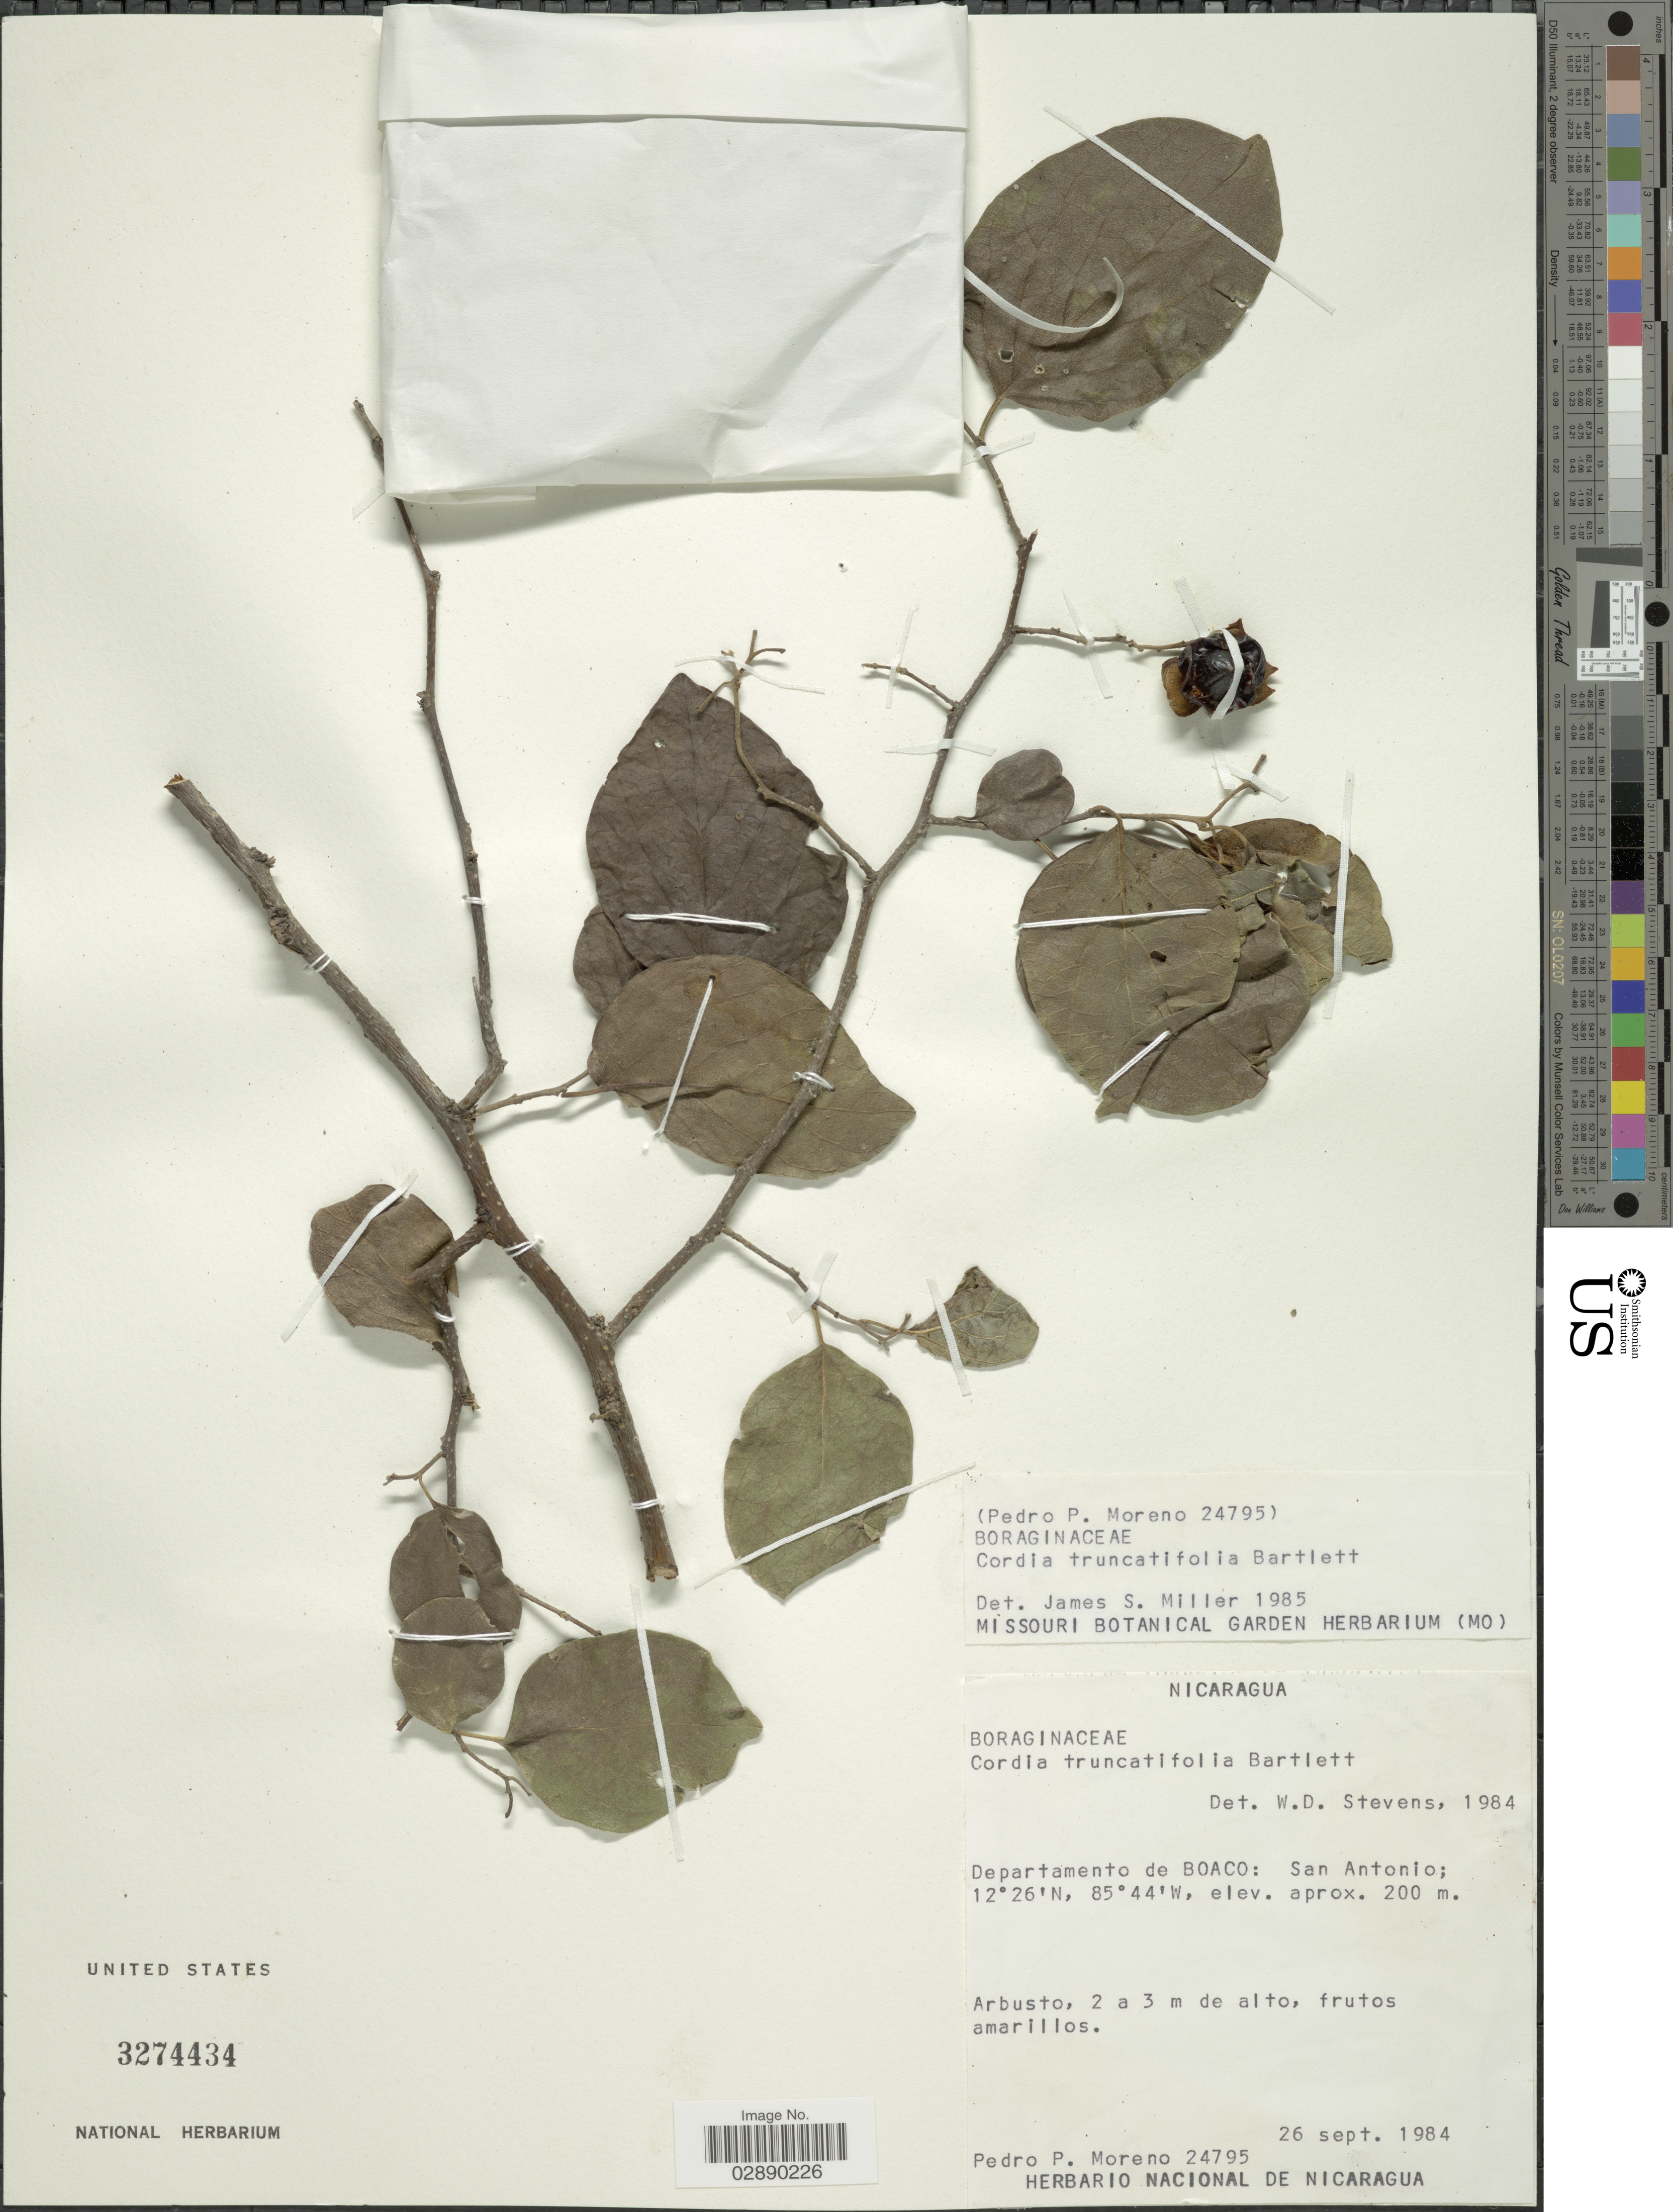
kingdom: Plantae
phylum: Tracheophyta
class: Magnoliopsida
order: Boraginales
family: Cordiaceae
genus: Cordia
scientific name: Cordia truncatifolia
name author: Bartlett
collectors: P. Moreno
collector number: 24795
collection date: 1984-09-26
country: Nicaragua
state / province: Boaco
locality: Departamento de Boaco: San Antonio.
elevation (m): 200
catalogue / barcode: US 3274434